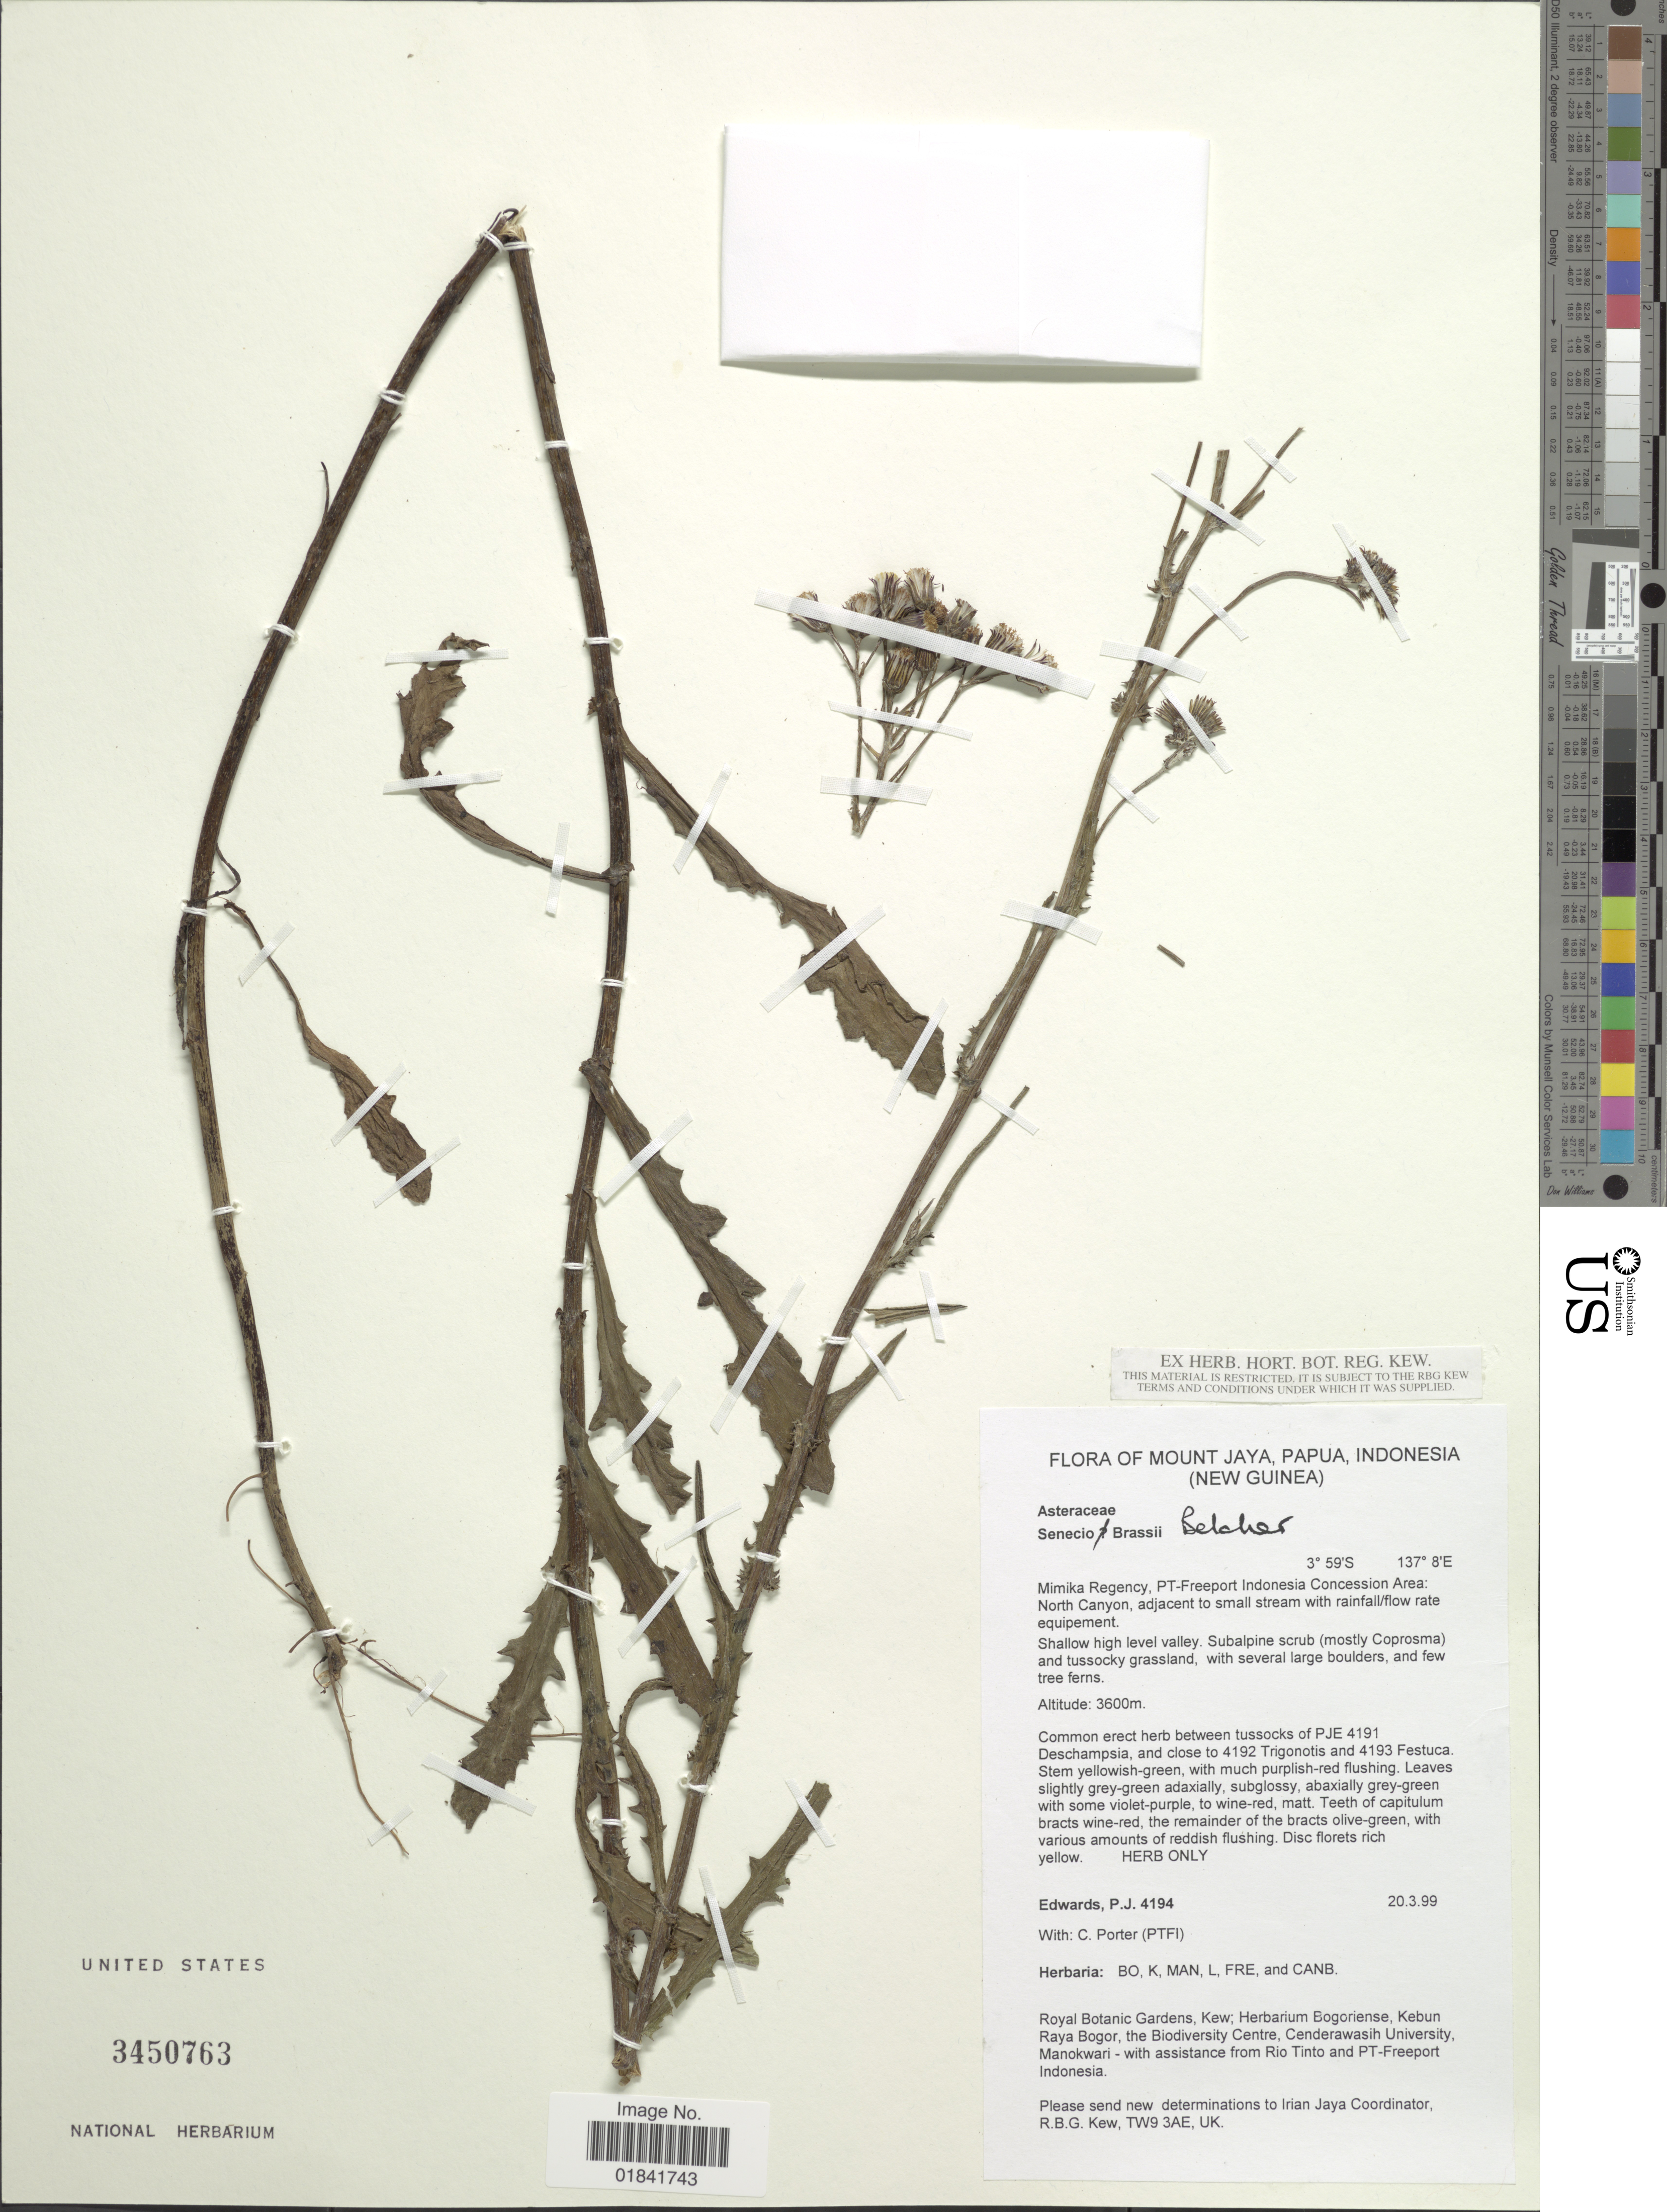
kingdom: Plantae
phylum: Tracheophyta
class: Magnoliopsida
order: Asterales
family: Asteraceae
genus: Senecio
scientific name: Senecio brassii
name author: Belcher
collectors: P. Edwards & C. L. Porter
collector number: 4194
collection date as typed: Transcribed d/m/y: 20/3/99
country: Indonesia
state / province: Papua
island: New Guinea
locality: Mount Jaya, (New Guinea), Mimika Regency, PT-Freeport Indonesia Concession Area, North Canyon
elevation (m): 3600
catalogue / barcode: US 3450763